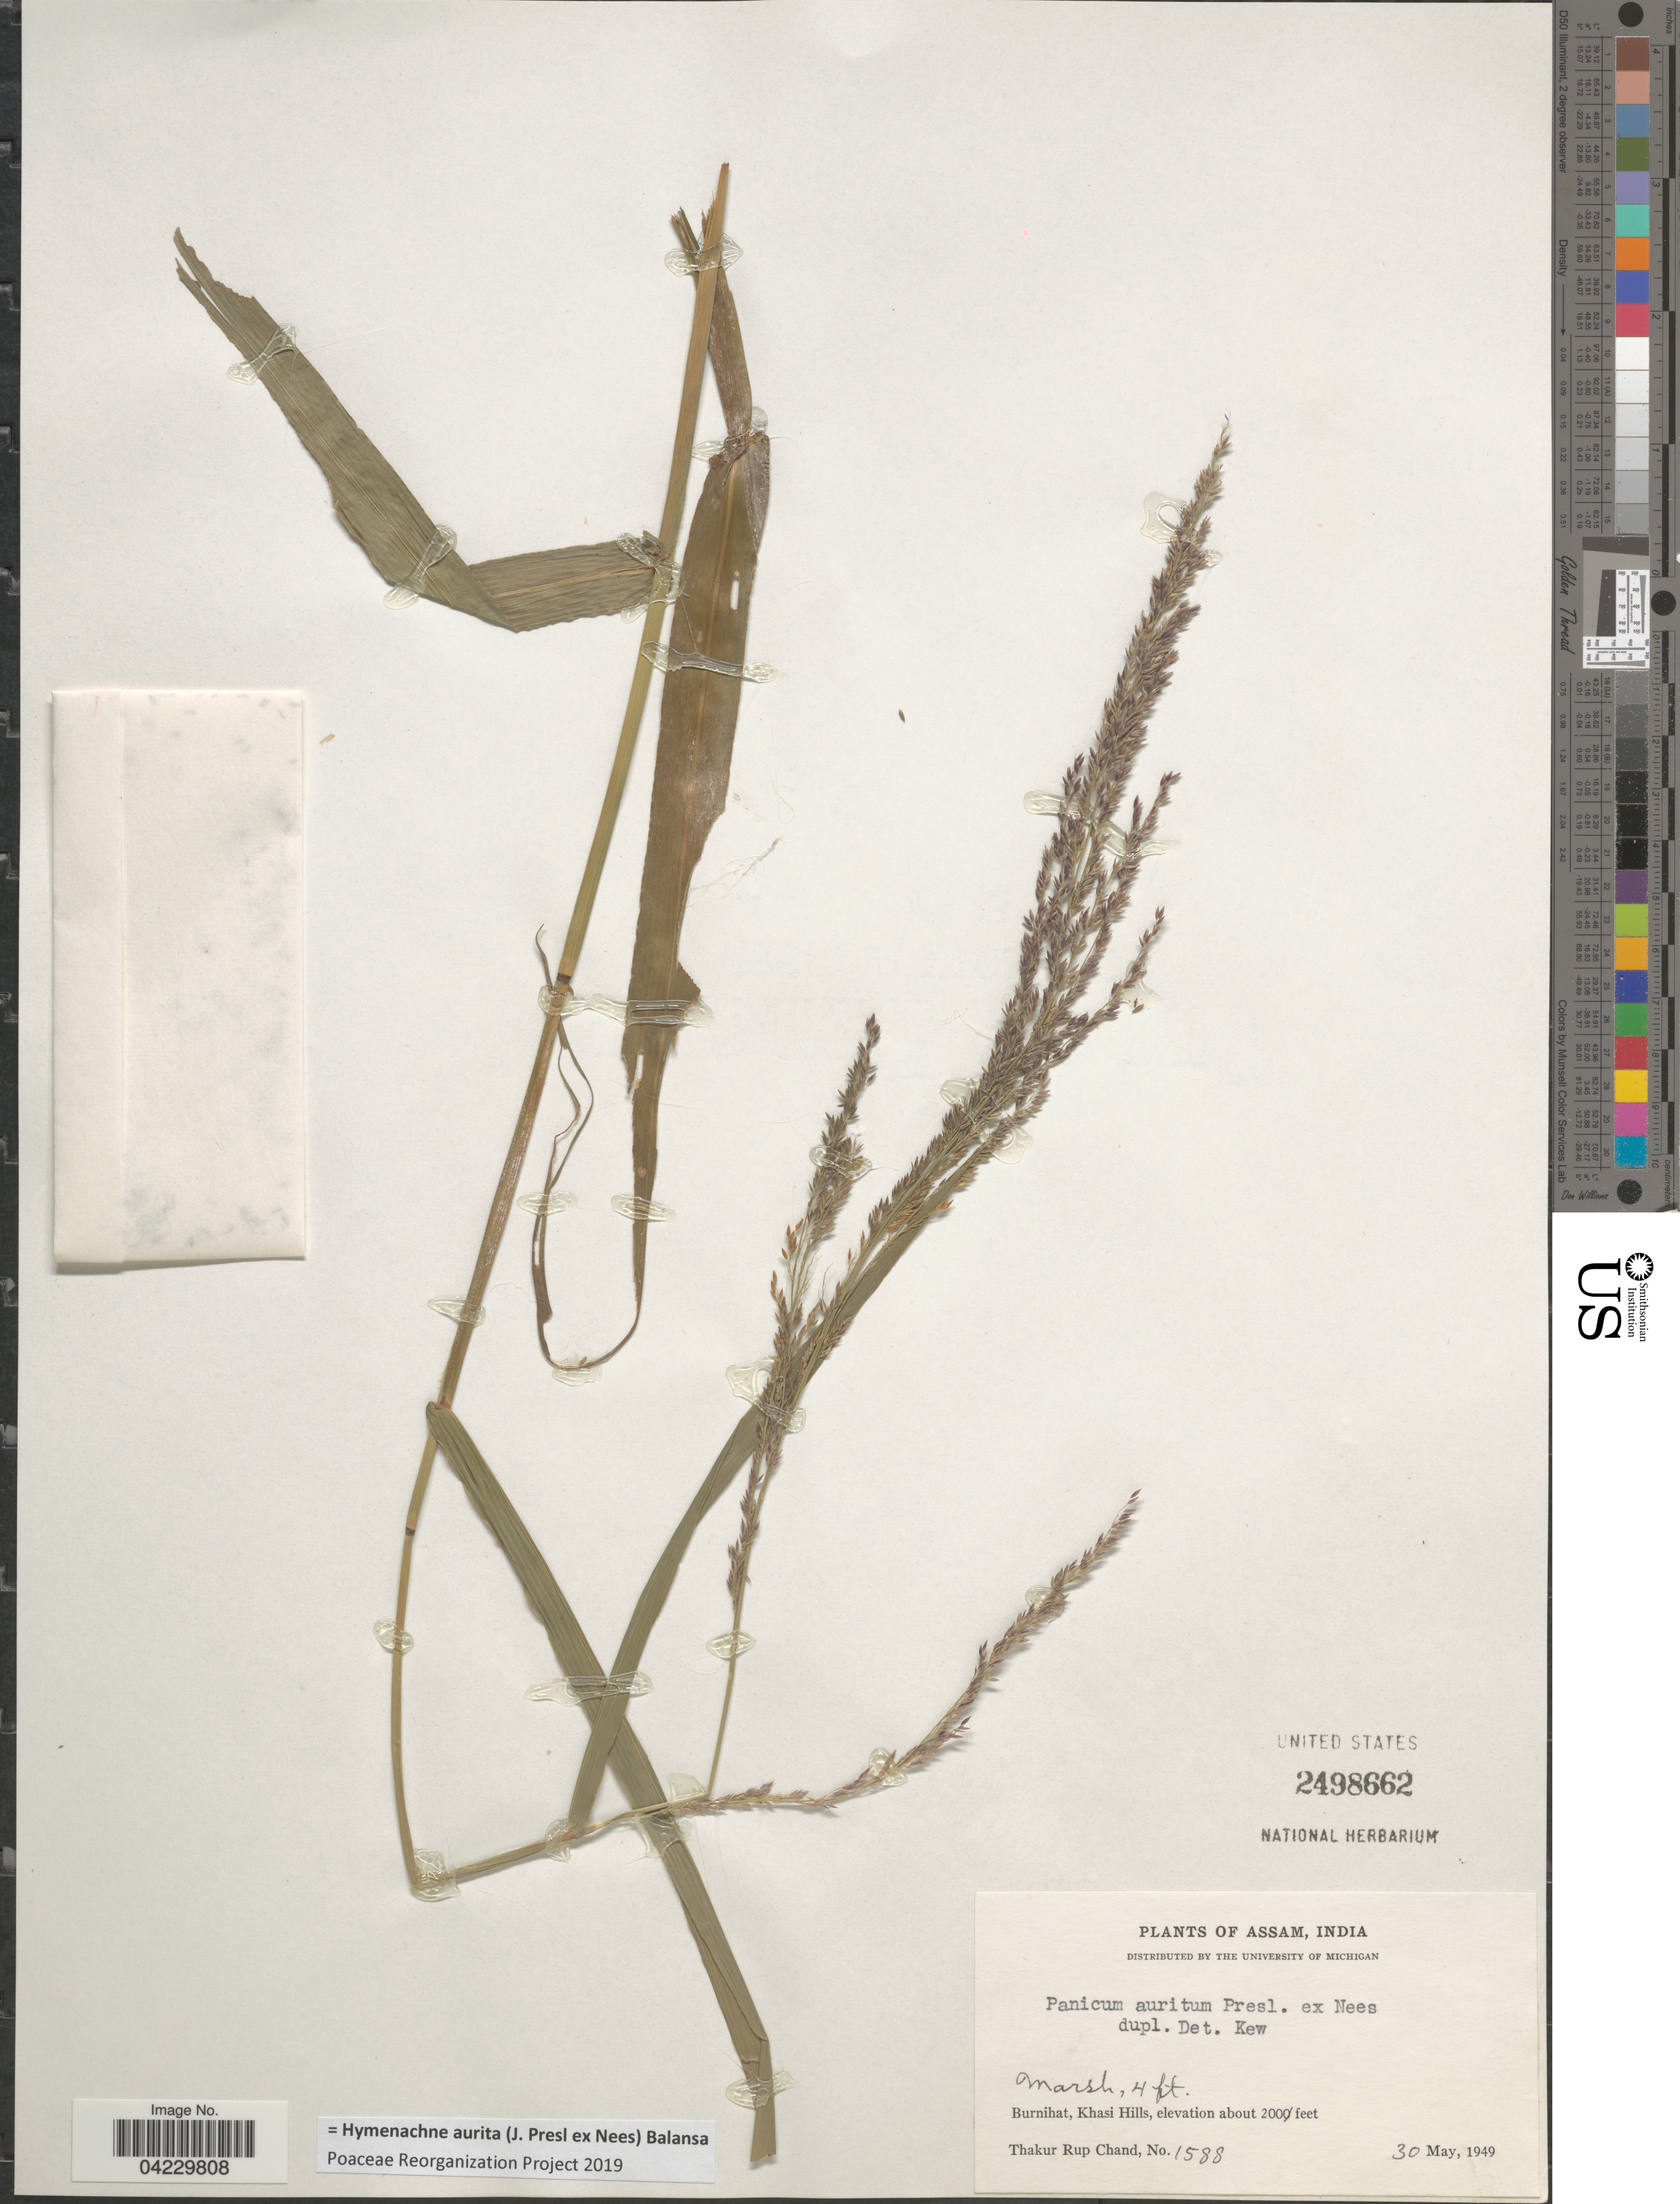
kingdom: Plantae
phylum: Tracheophyta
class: Liliopsida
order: Poales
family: Poaceae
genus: Hymenachne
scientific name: Hymenachne aurita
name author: (J. Presl ex Nees) Balansa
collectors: T. R. Chand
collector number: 1588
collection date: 1949-05-30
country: India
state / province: Meghalaya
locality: Burnihat, Khasi Hills.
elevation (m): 610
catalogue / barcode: US 2498662